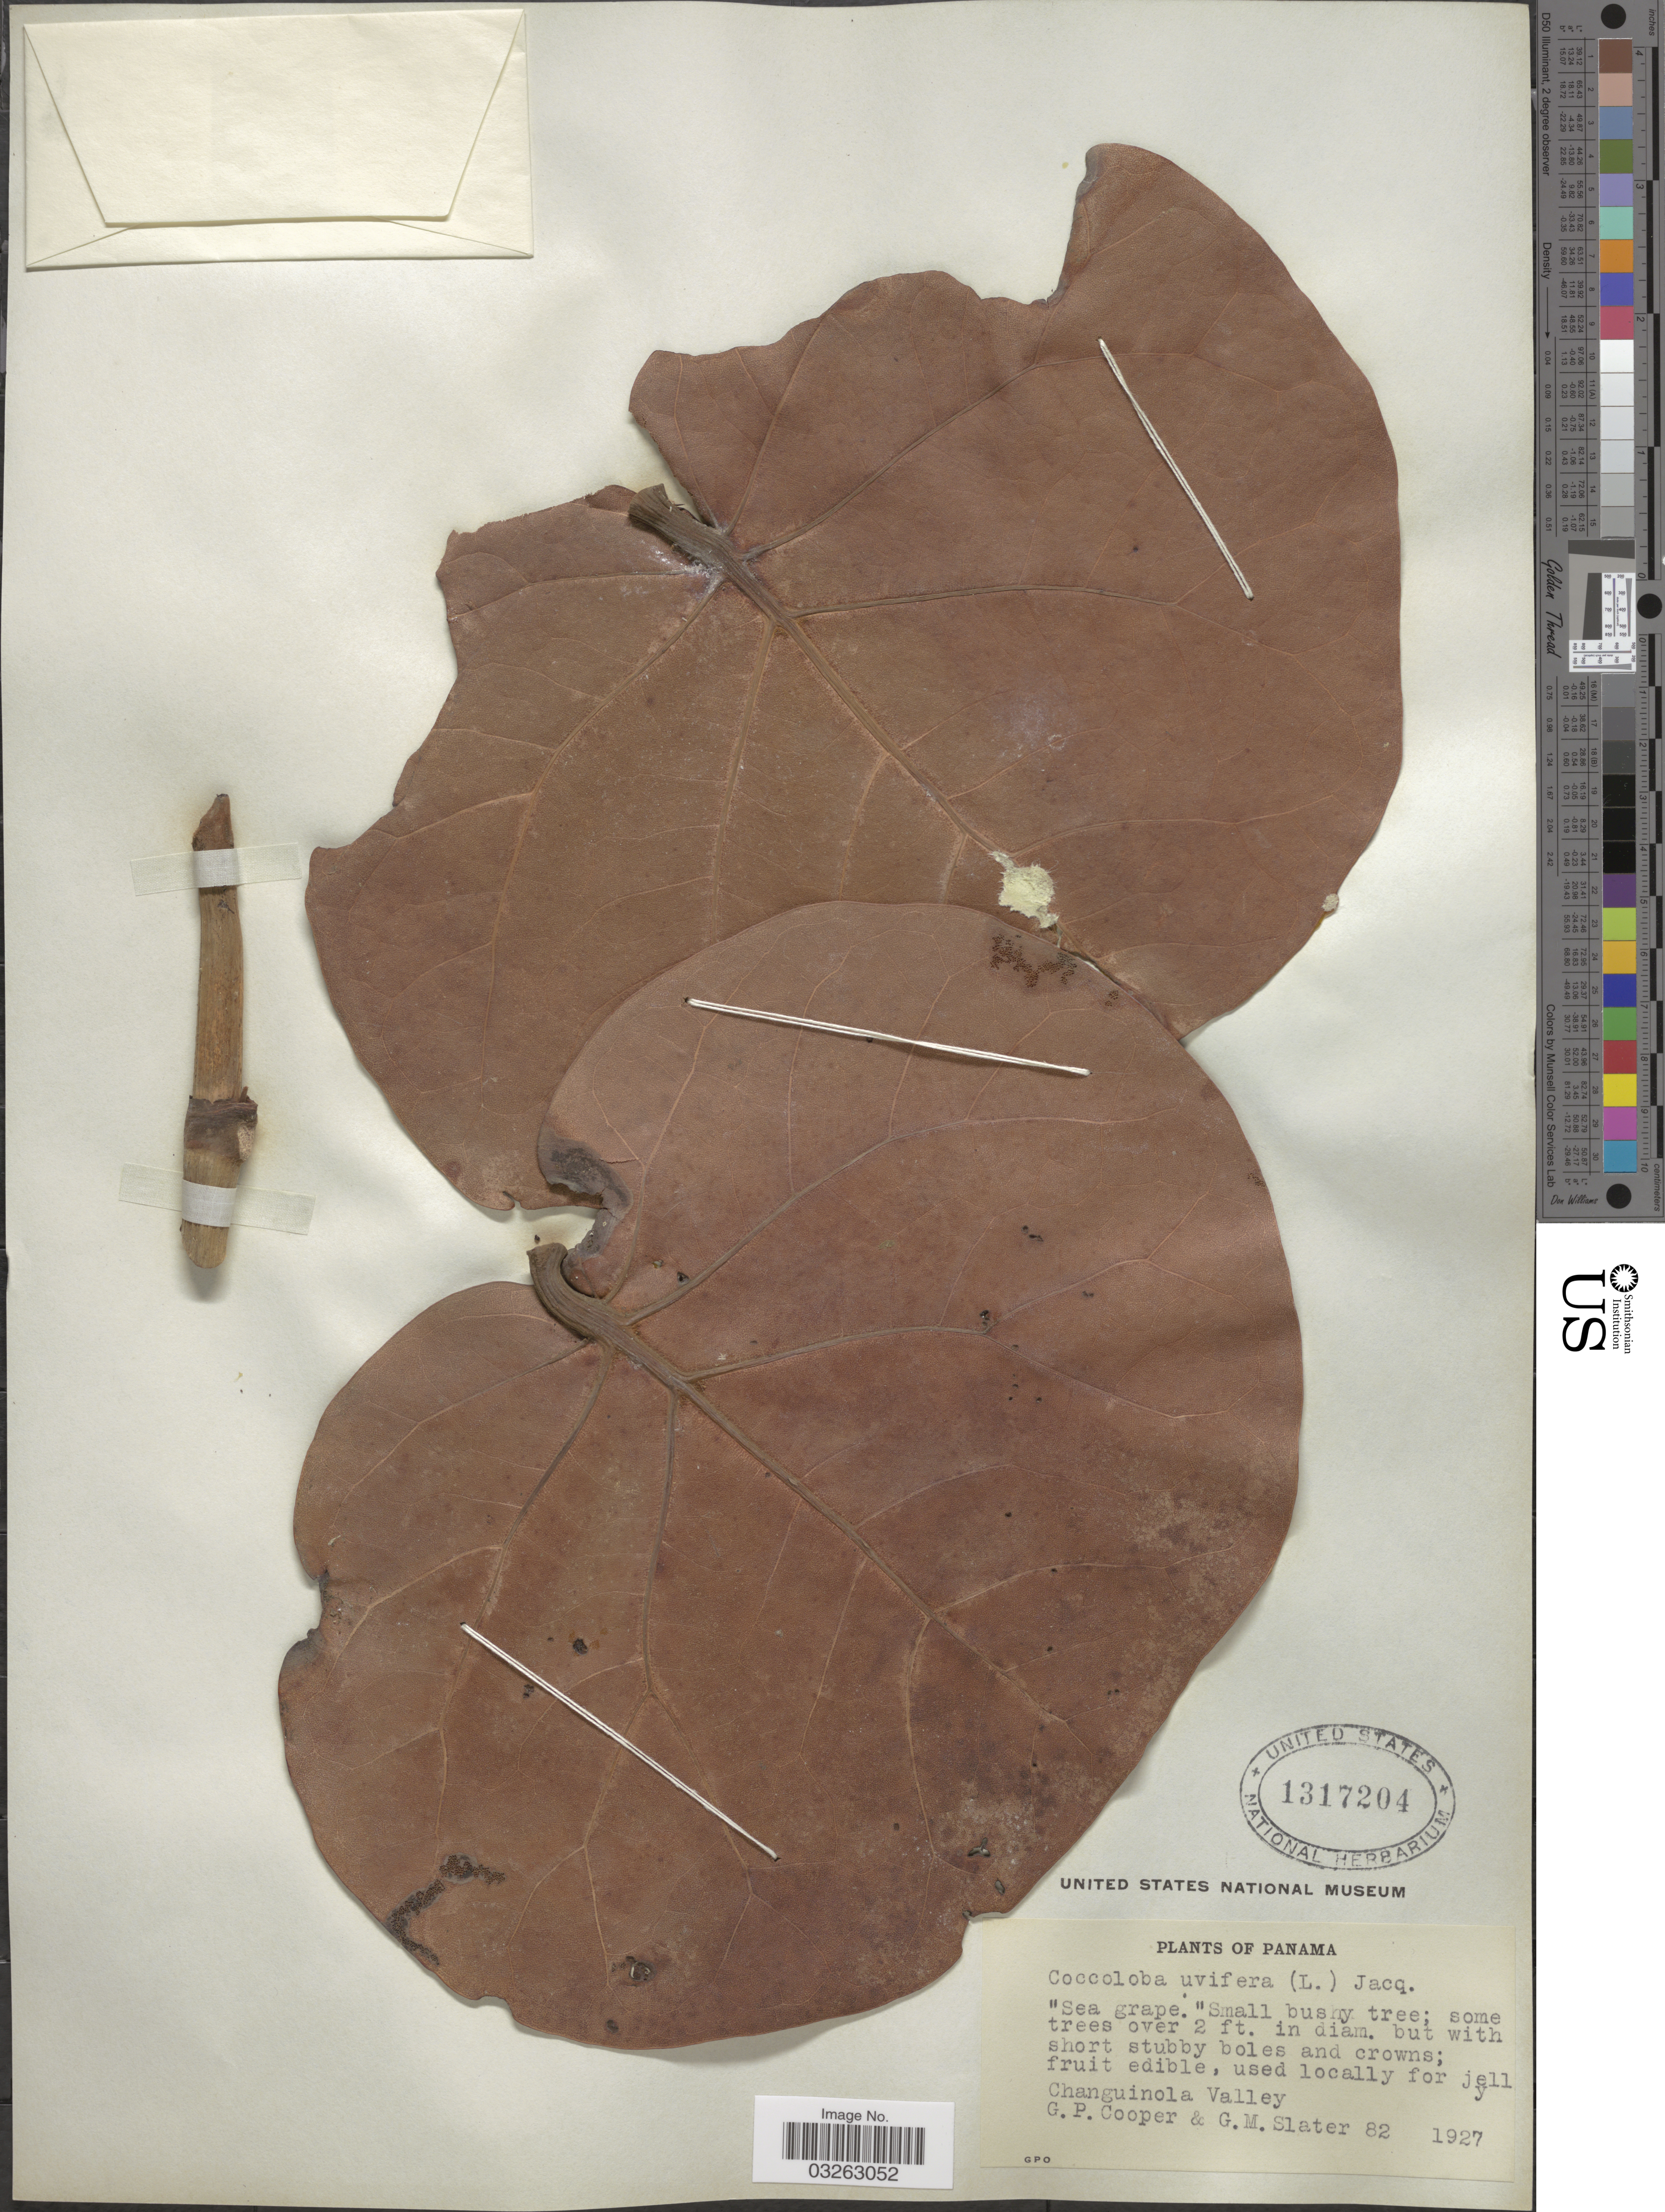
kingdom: Plantae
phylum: Tracheophyta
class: Magnoliopsida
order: Caryophyllales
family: Polygonaceae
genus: Coccoloba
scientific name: Coccoloba uvifera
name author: L.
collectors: G. Cooper & G. Slater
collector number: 82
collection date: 1927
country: Panama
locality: Changuinola Valley.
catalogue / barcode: US 1317204